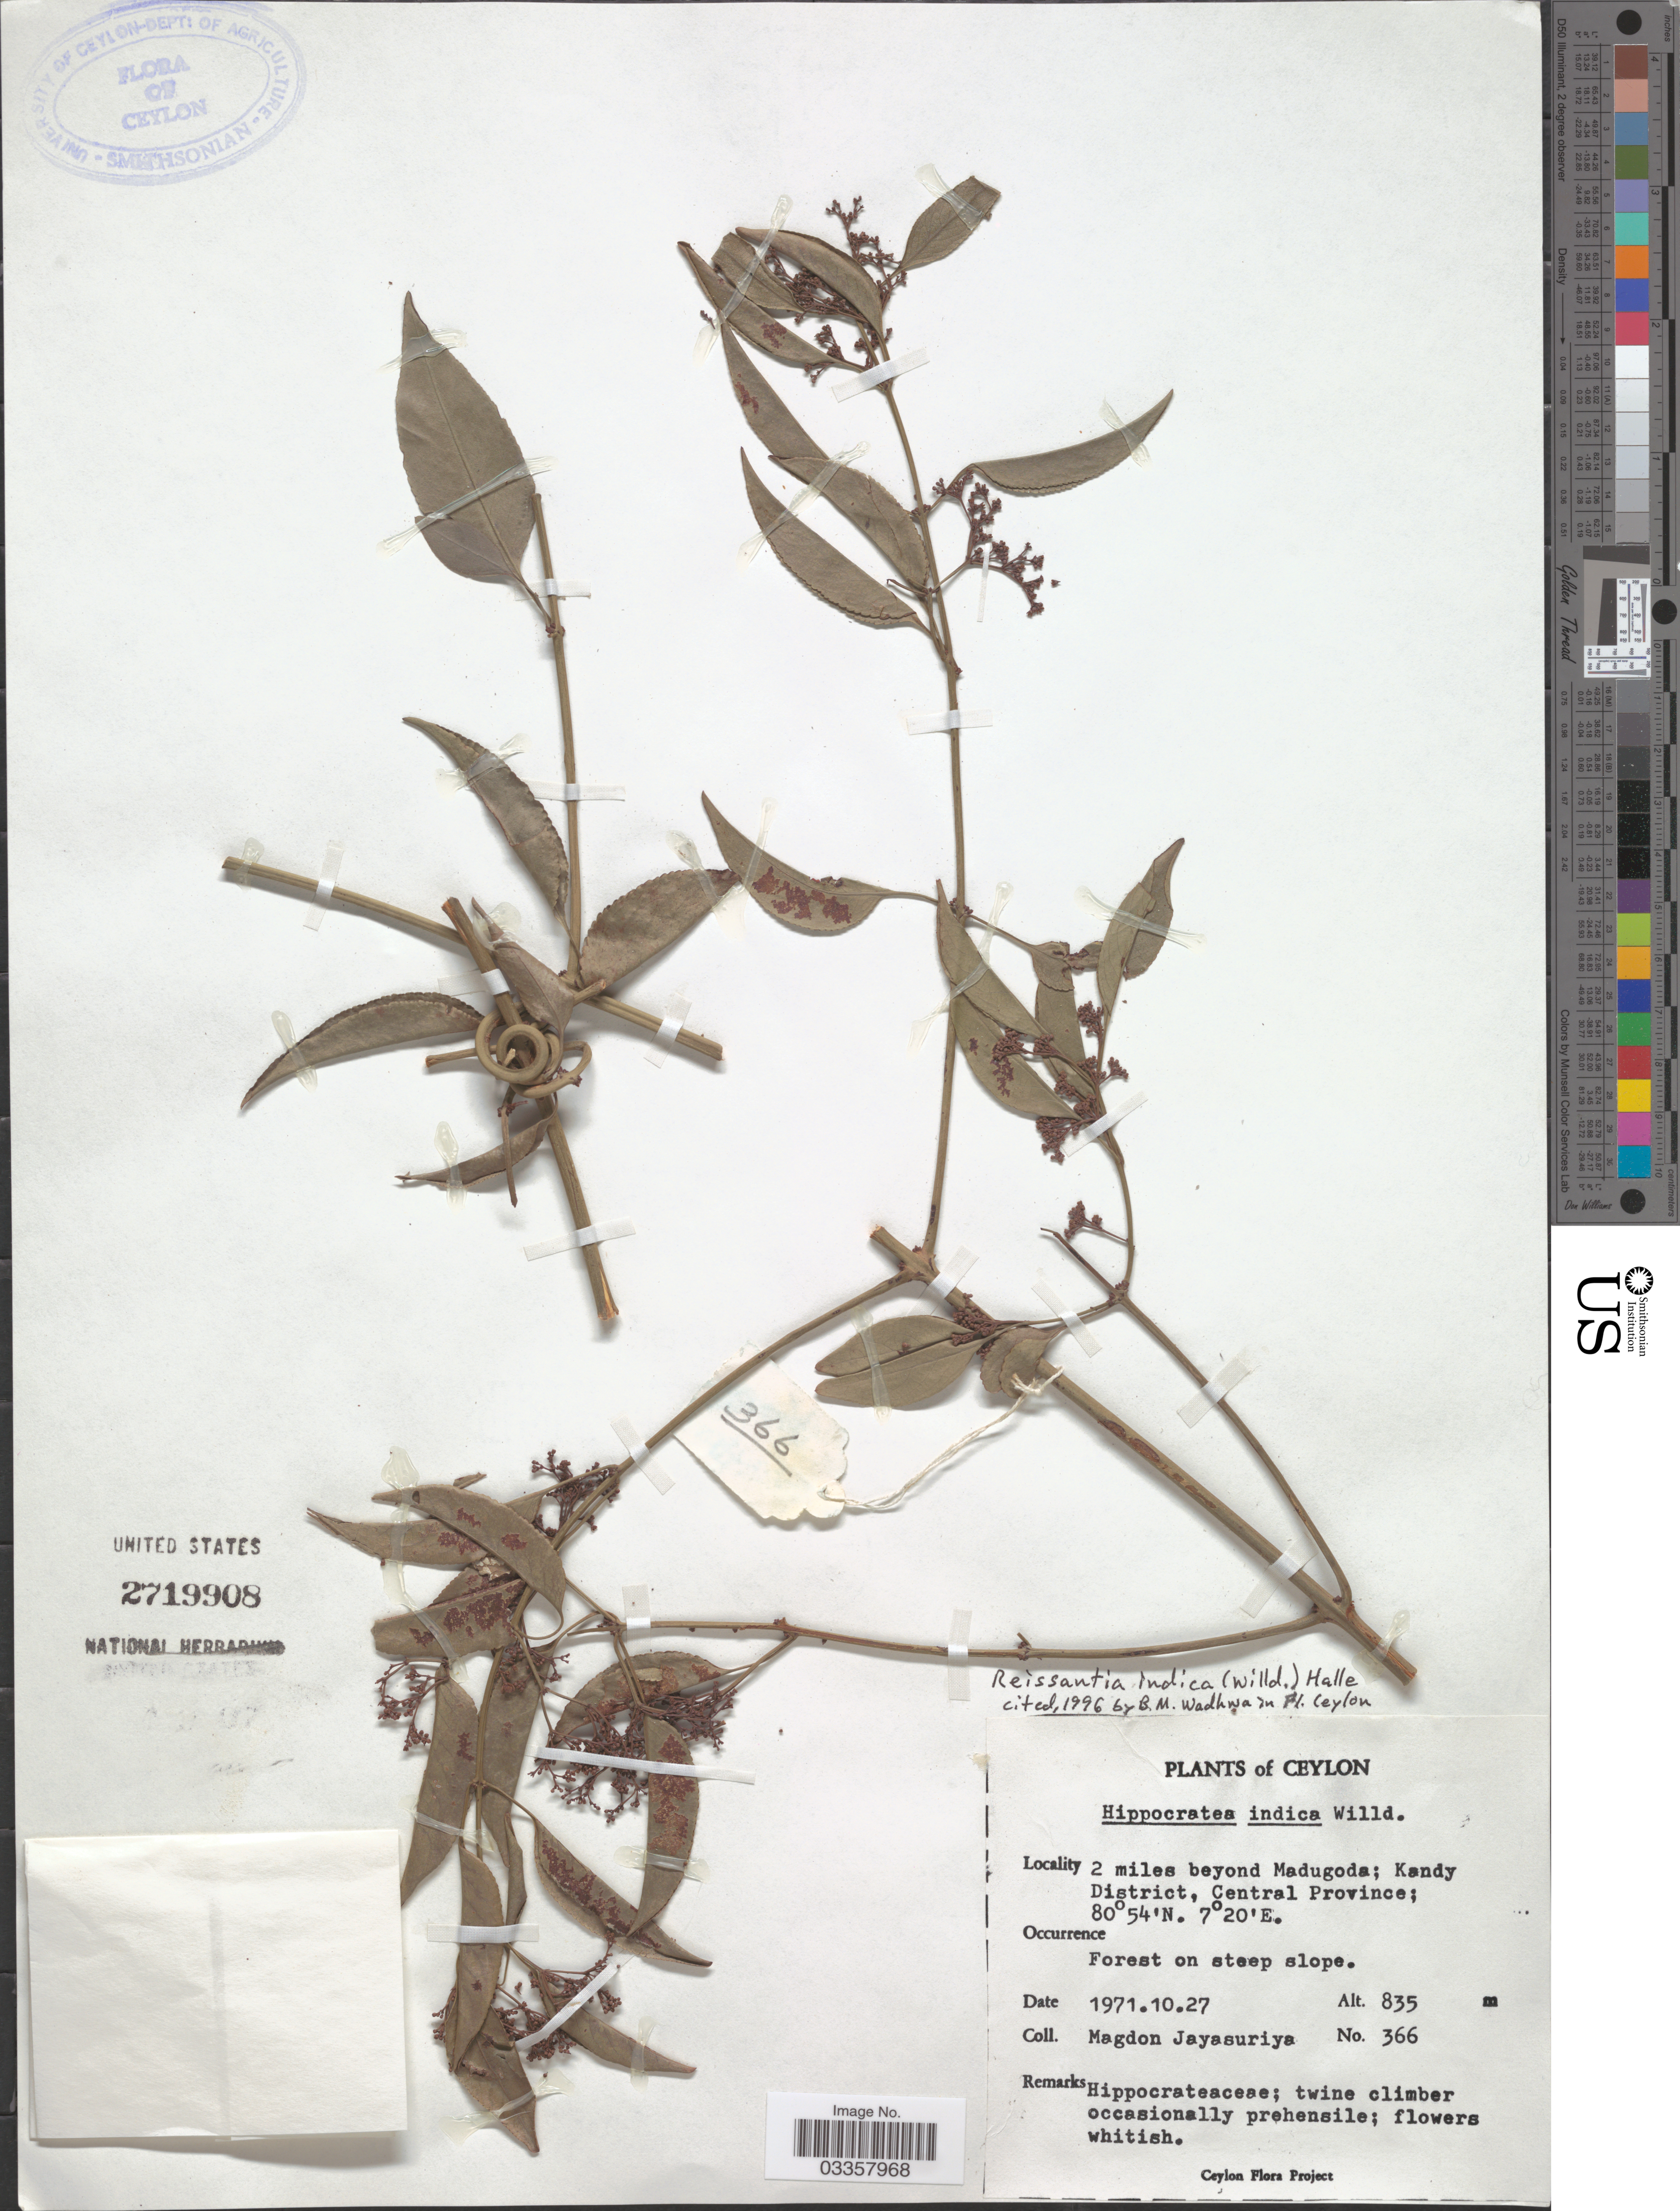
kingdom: Plantae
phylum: Tracheophyta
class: Magnoliopsida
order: Celastrales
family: Celastraceae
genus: Reissantia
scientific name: Reissantia indica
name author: (Willd.) N. Hallé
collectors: A. H. Jayasuriya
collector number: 366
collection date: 1971-10-27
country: Sri Lanka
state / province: Central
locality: Ceylon. 2 miles beyond Madugoda; Kandy District.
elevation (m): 835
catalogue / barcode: US 2719908